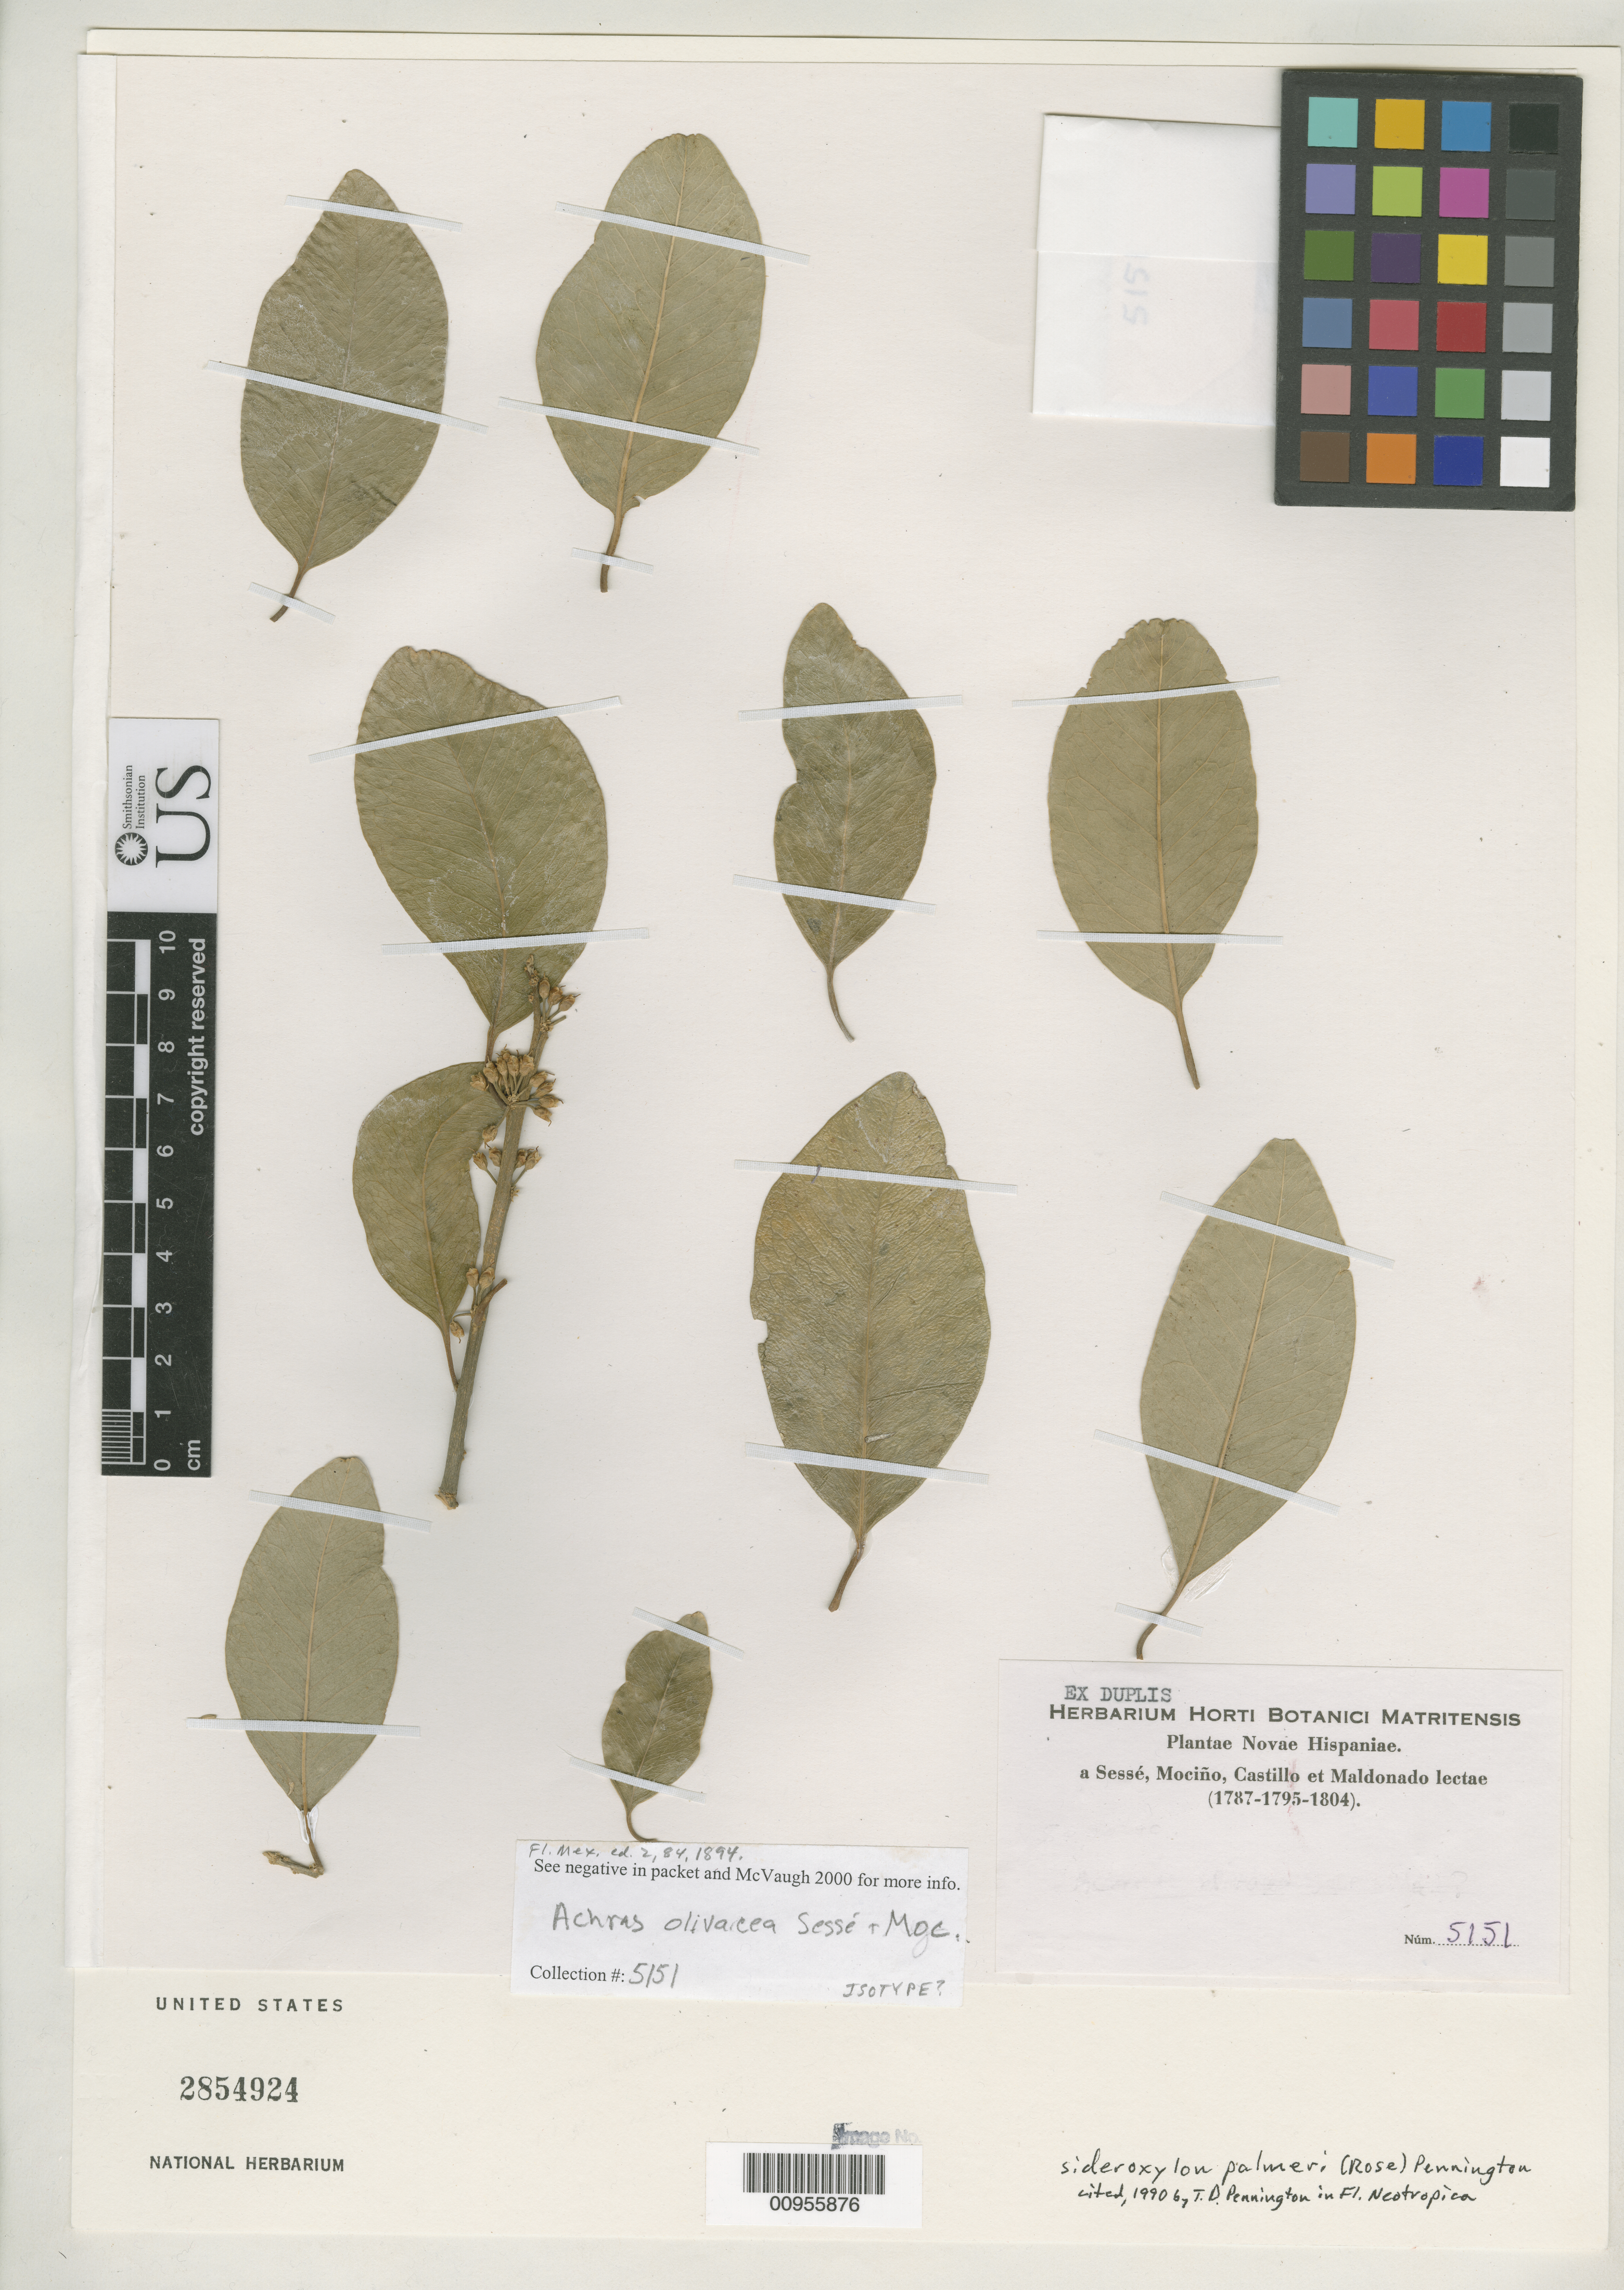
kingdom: Plantae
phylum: Tracheophyta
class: Magnoliopsida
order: Ericales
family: Sapotaceae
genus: Achras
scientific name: Achras olivacea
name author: Sessé & Moc.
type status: Possible Isotype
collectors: M. Sessé y Lacasta & et al.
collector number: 5151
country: Mexico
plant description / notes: Currently accepted name as cited by Pennington in Fl. Neotropica (1990); note that if synonymy is correct, then this name predates the name accepted for the taxon by Pennington.; Ex duplis Herbarium Horti Botanici Matritensis.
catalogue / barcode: US 2854924